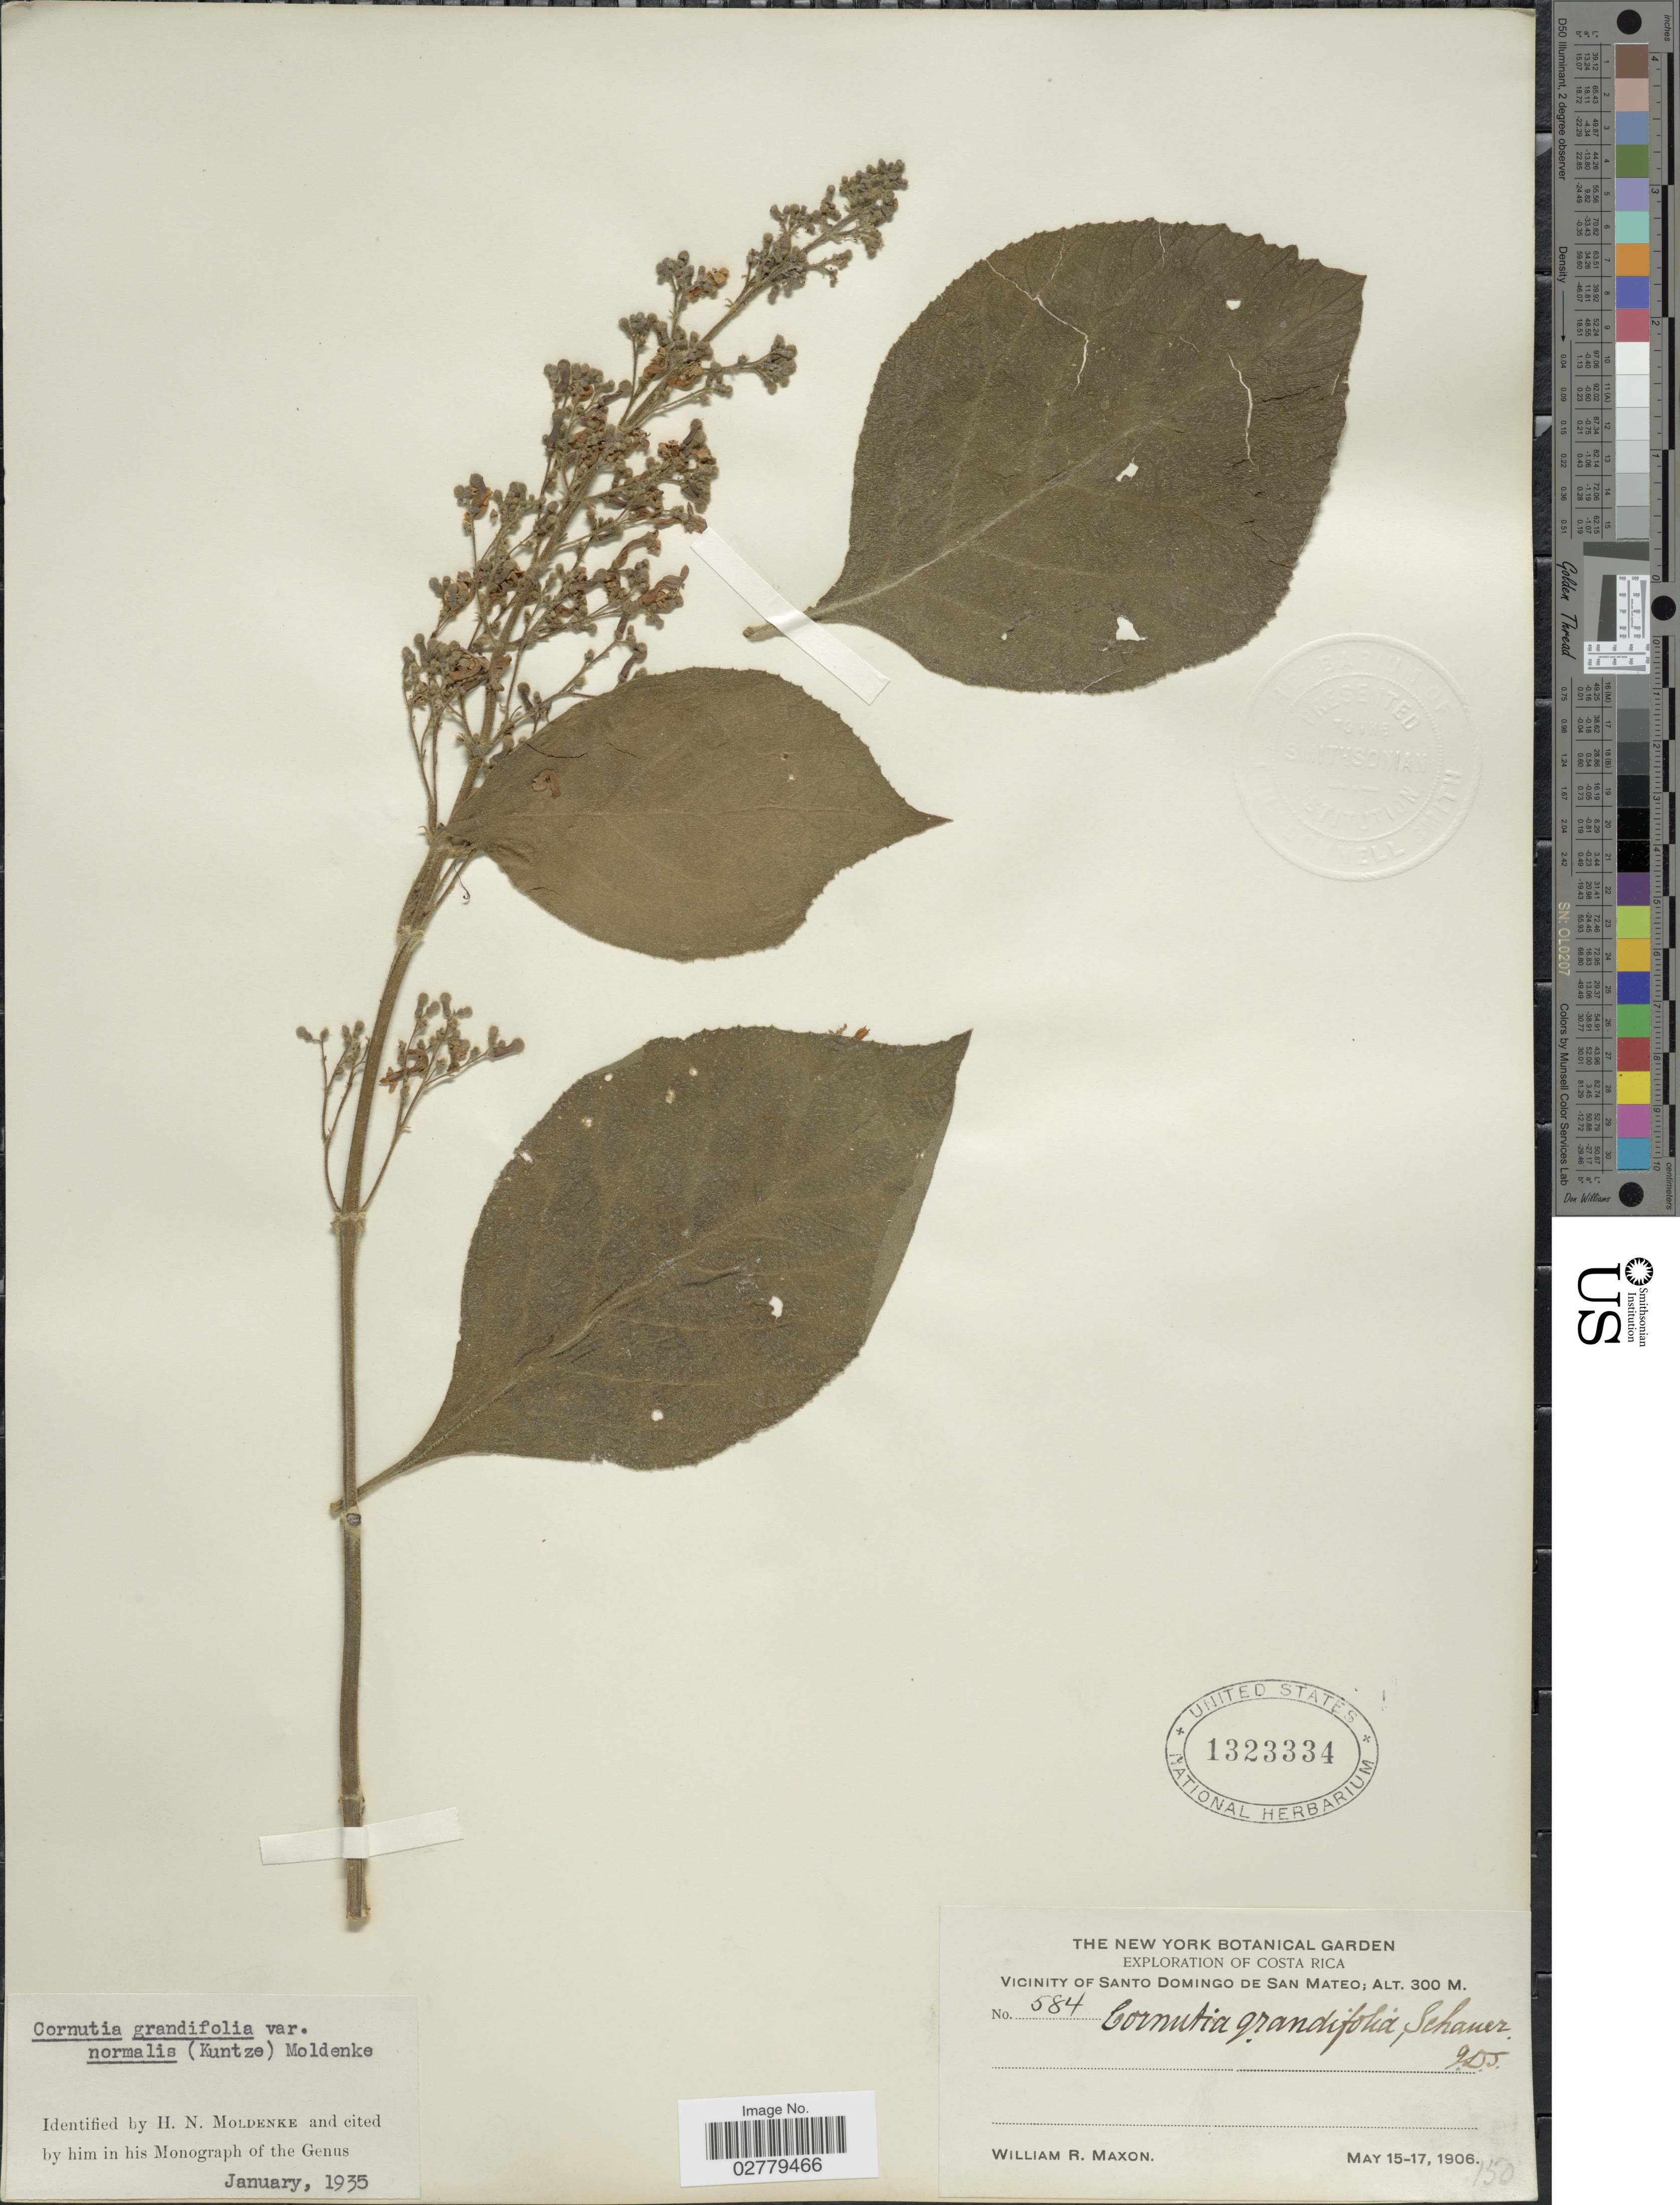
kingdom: Plantae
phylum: Tracheophyta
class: Magnoliopsida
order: Lamiales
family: Lamiaceae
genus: Cornutia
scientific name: Cornutia grandifolia var. normalis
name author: Moldenke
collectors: W. R. Maxon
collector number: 584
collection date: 1906-05-15/1906-05-17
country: Costa Rica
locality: Vicinity of Santo Domingo de San Mateo.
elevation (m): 300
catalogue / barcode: US 1323334